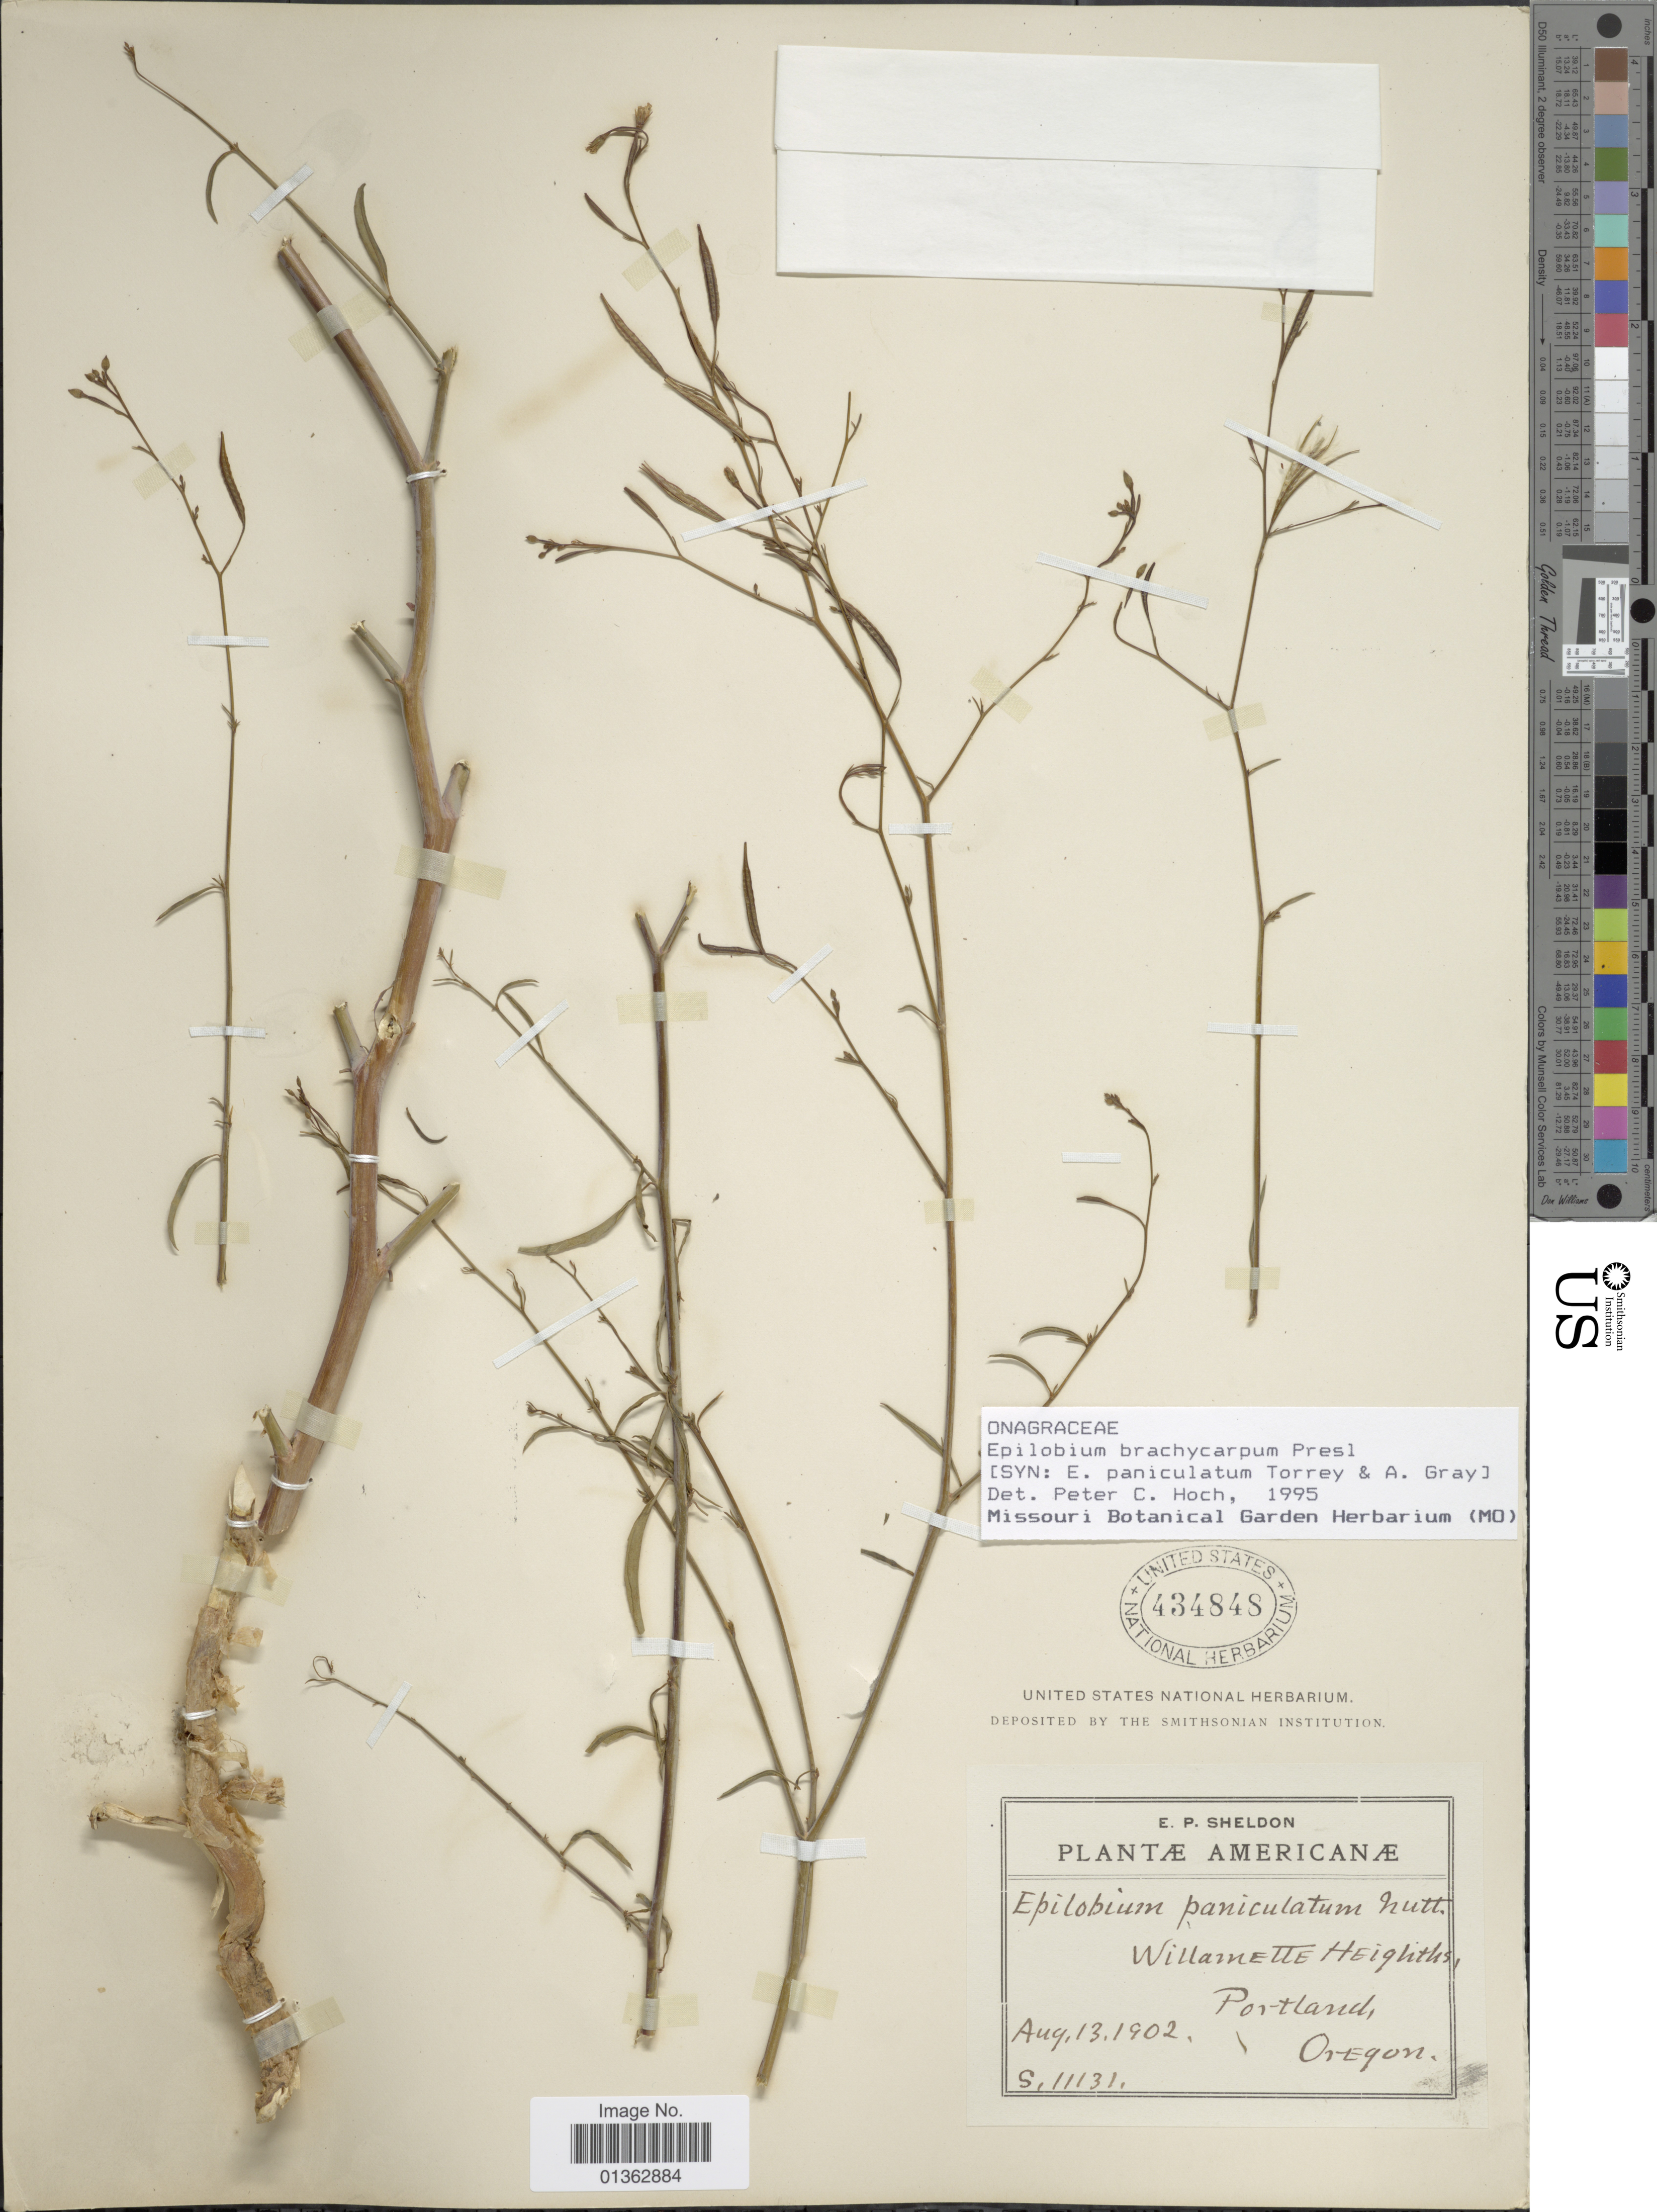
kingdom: Plantae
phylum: Tracheophyta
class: Magnoliopsida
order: Myrtales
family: Onagraceae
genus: Epilobium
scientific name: Epilobium brachycarpum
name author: C. Presl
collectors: E. P. Sheldon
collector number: S11131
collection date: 1902-08-13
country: United States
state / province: Oregon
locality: Willarnette Heights, Portland.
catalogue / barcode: US 434848